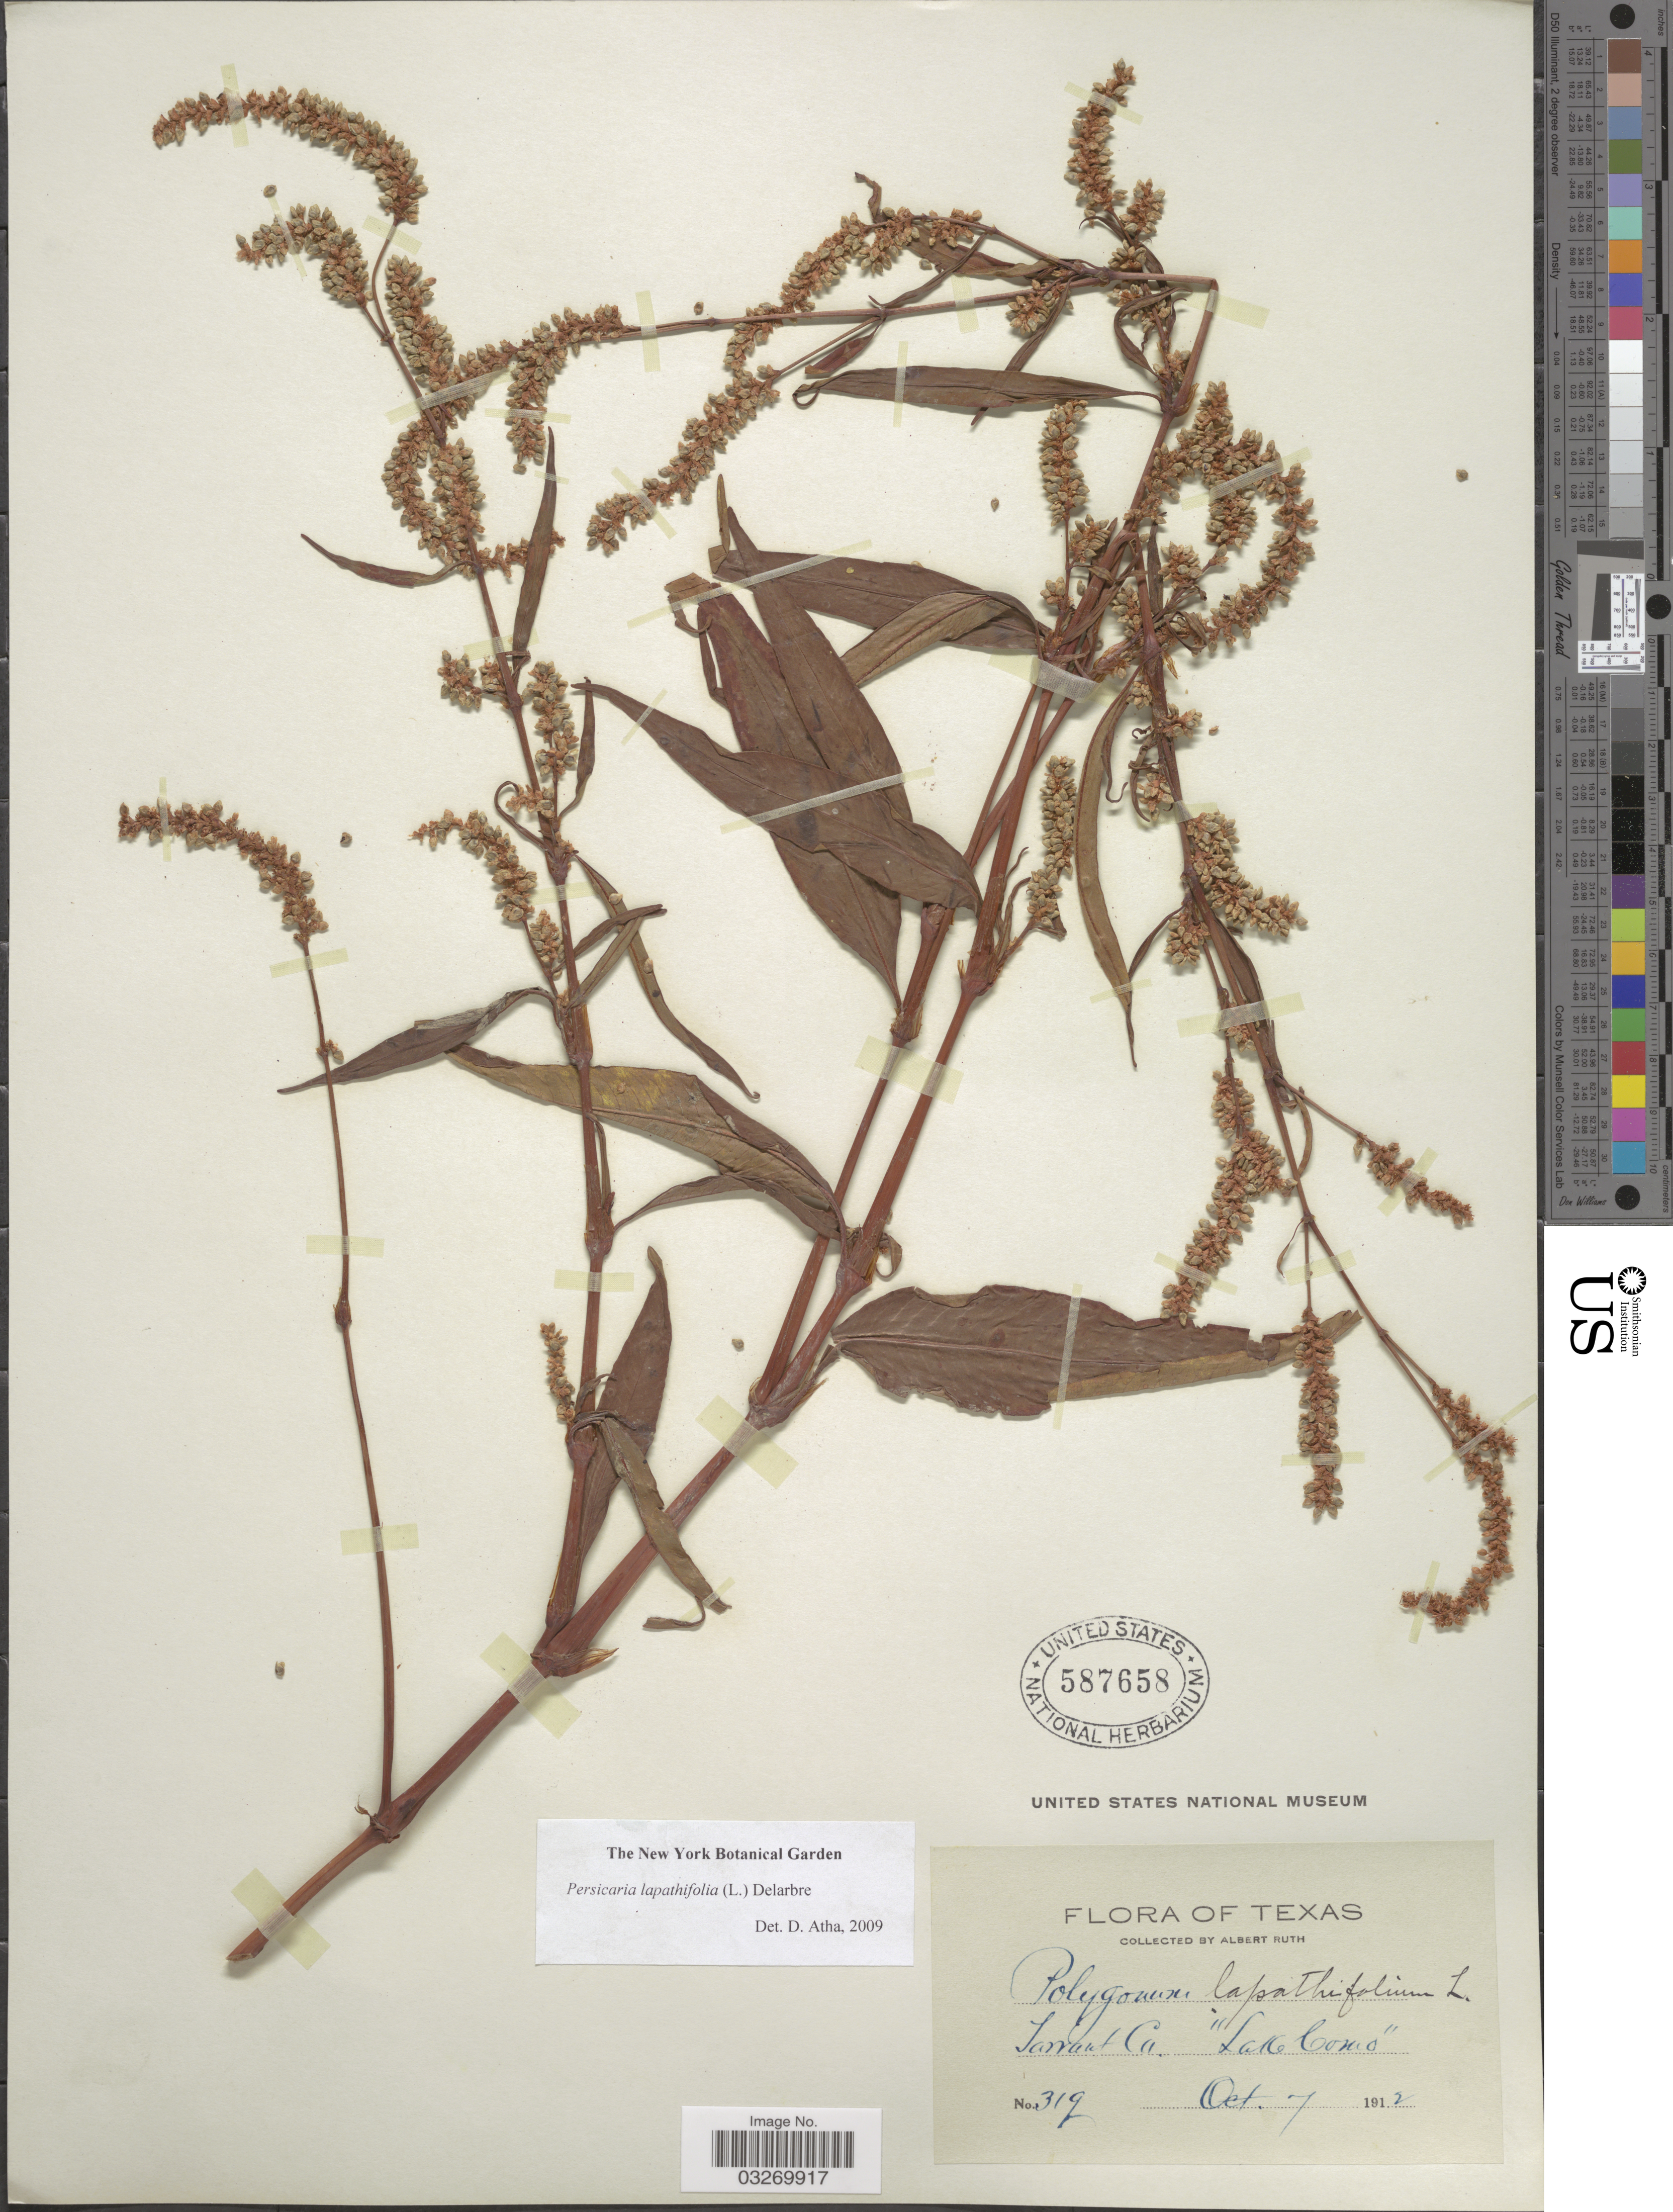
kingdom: Plantae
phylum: Tracheophyta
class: Magnoliopsida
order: Caryophyllales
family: Polygonaceae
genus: Persicaria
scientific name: Persicaria lapathifolia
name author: (L.) Delarbre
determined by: Atha, D. E.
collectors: A. Ruth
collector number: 319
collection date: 1912-10-07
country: United States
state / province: Texas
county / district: Tarrant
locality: Tarrant Co. "Lake Como'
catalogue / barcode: US 587658